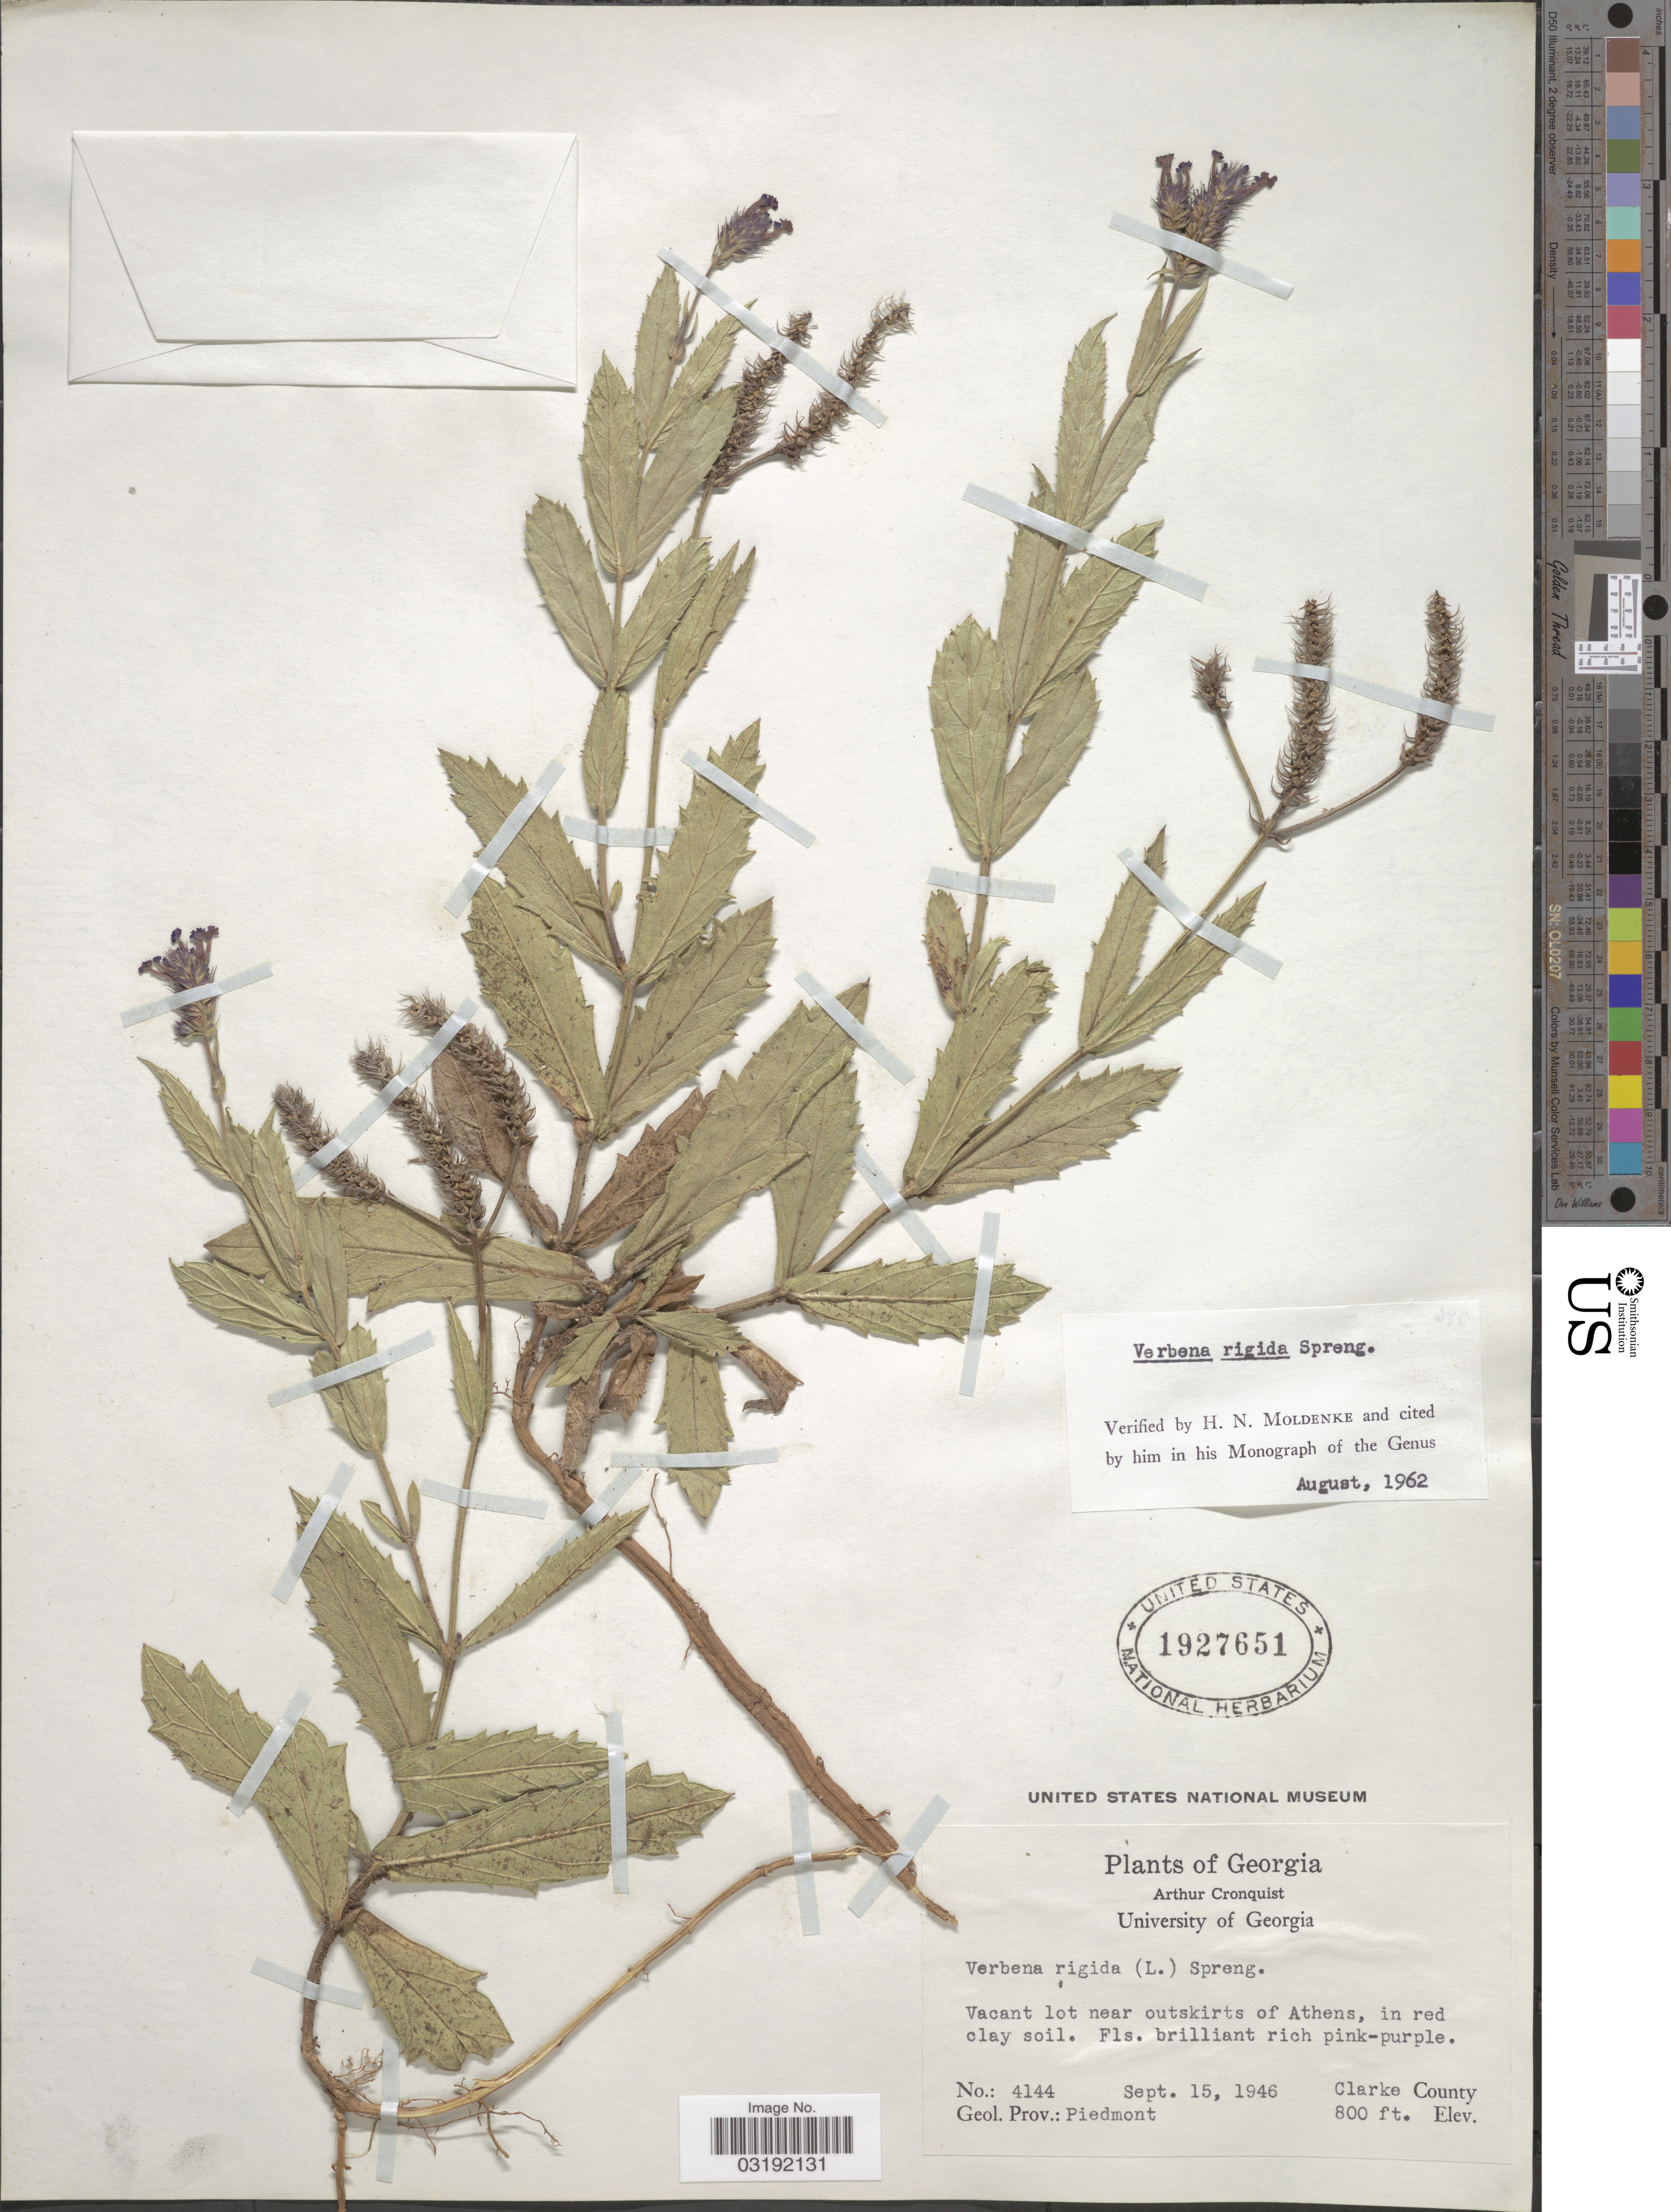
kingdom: Plantae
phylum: Tracheophyta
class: Magnoliopsida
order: Lamiales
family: Verbenaceae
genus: Verbena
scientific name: Verbena rigida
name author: Spreng.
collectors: A. J. Cronquist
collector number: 4144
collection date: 1946-09-15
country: United States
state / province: Georgia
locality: Vacant lot near outskirts of Athens, in red clay soil. Geol. Prov.: Piedmont. Clarke County.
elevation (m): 244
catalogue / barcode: US 1927651